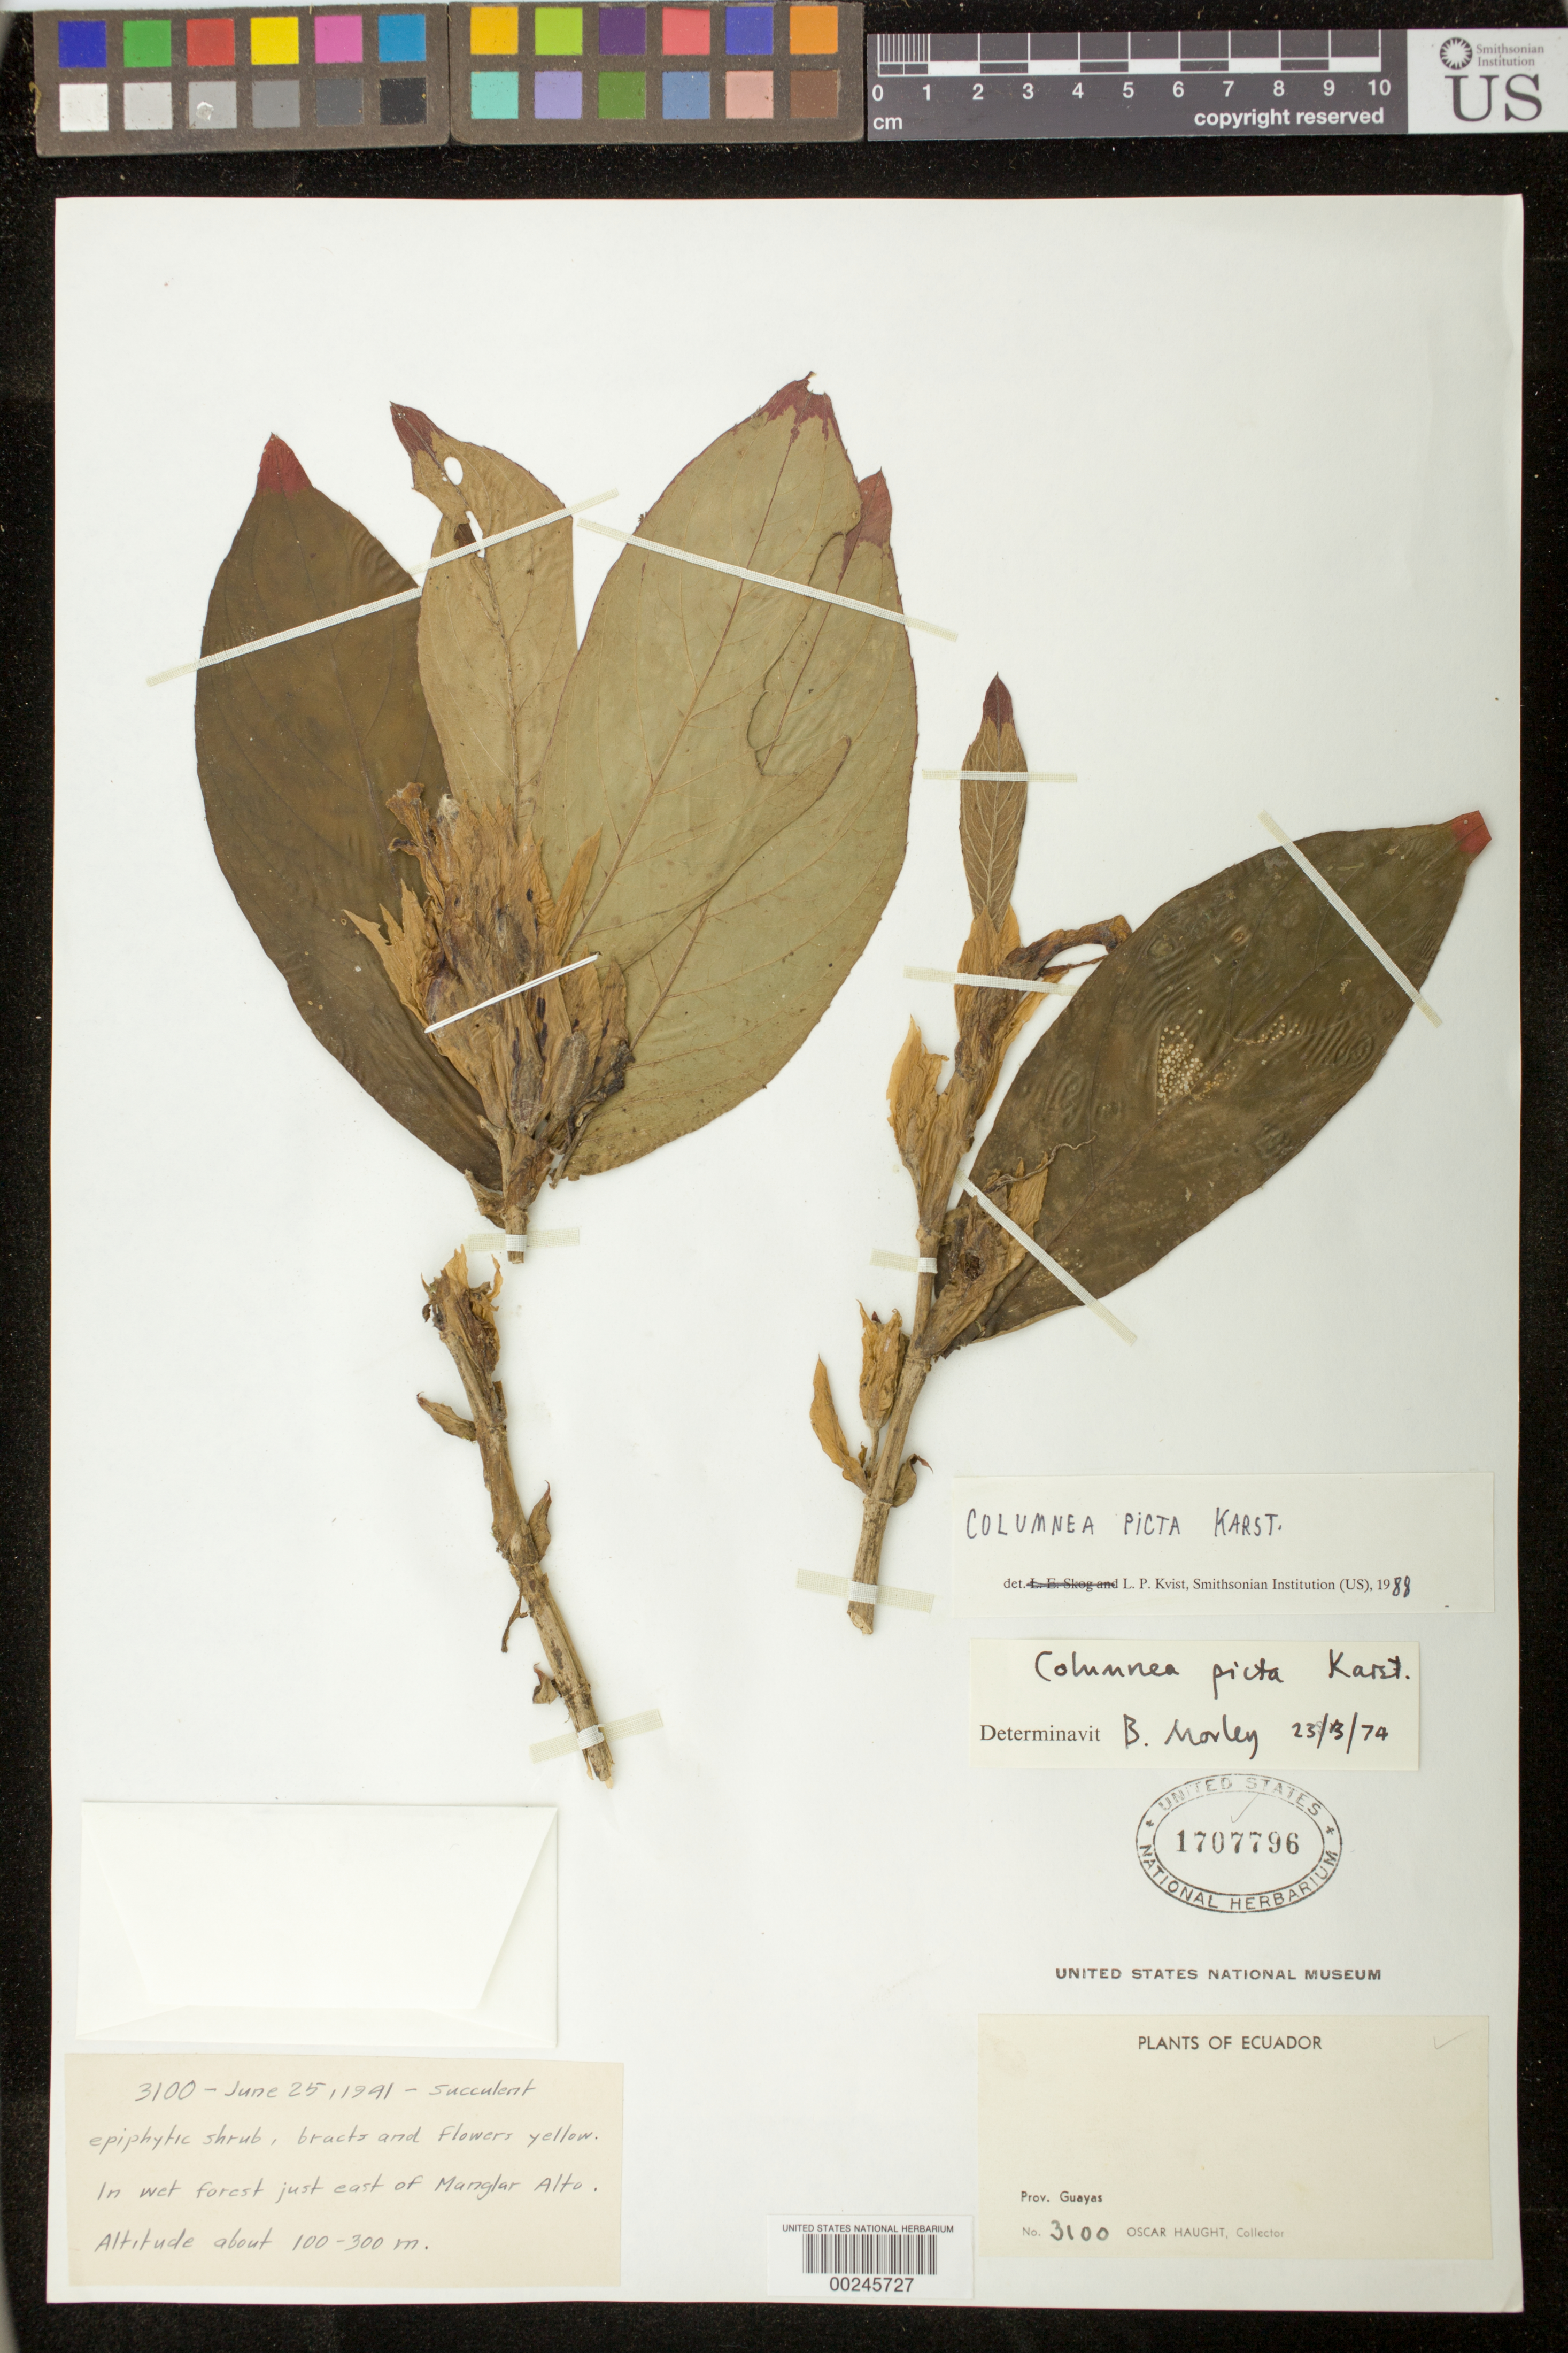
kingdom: Plantae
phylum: Tracheophyta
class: Magnoliopsida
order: Lamiales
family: Gesneriaceae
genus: Columnea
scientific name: Columnea karsteniana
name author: Singh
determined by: Skog, Laurence E.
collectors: O. L. Haught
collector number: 3100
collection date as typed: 25 Jun 1941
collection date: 1941-06-25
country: Ecuador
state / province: Guayas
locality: Just E of Manglar Alto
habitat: Wet forest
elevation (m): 100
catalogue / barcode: US 1707796